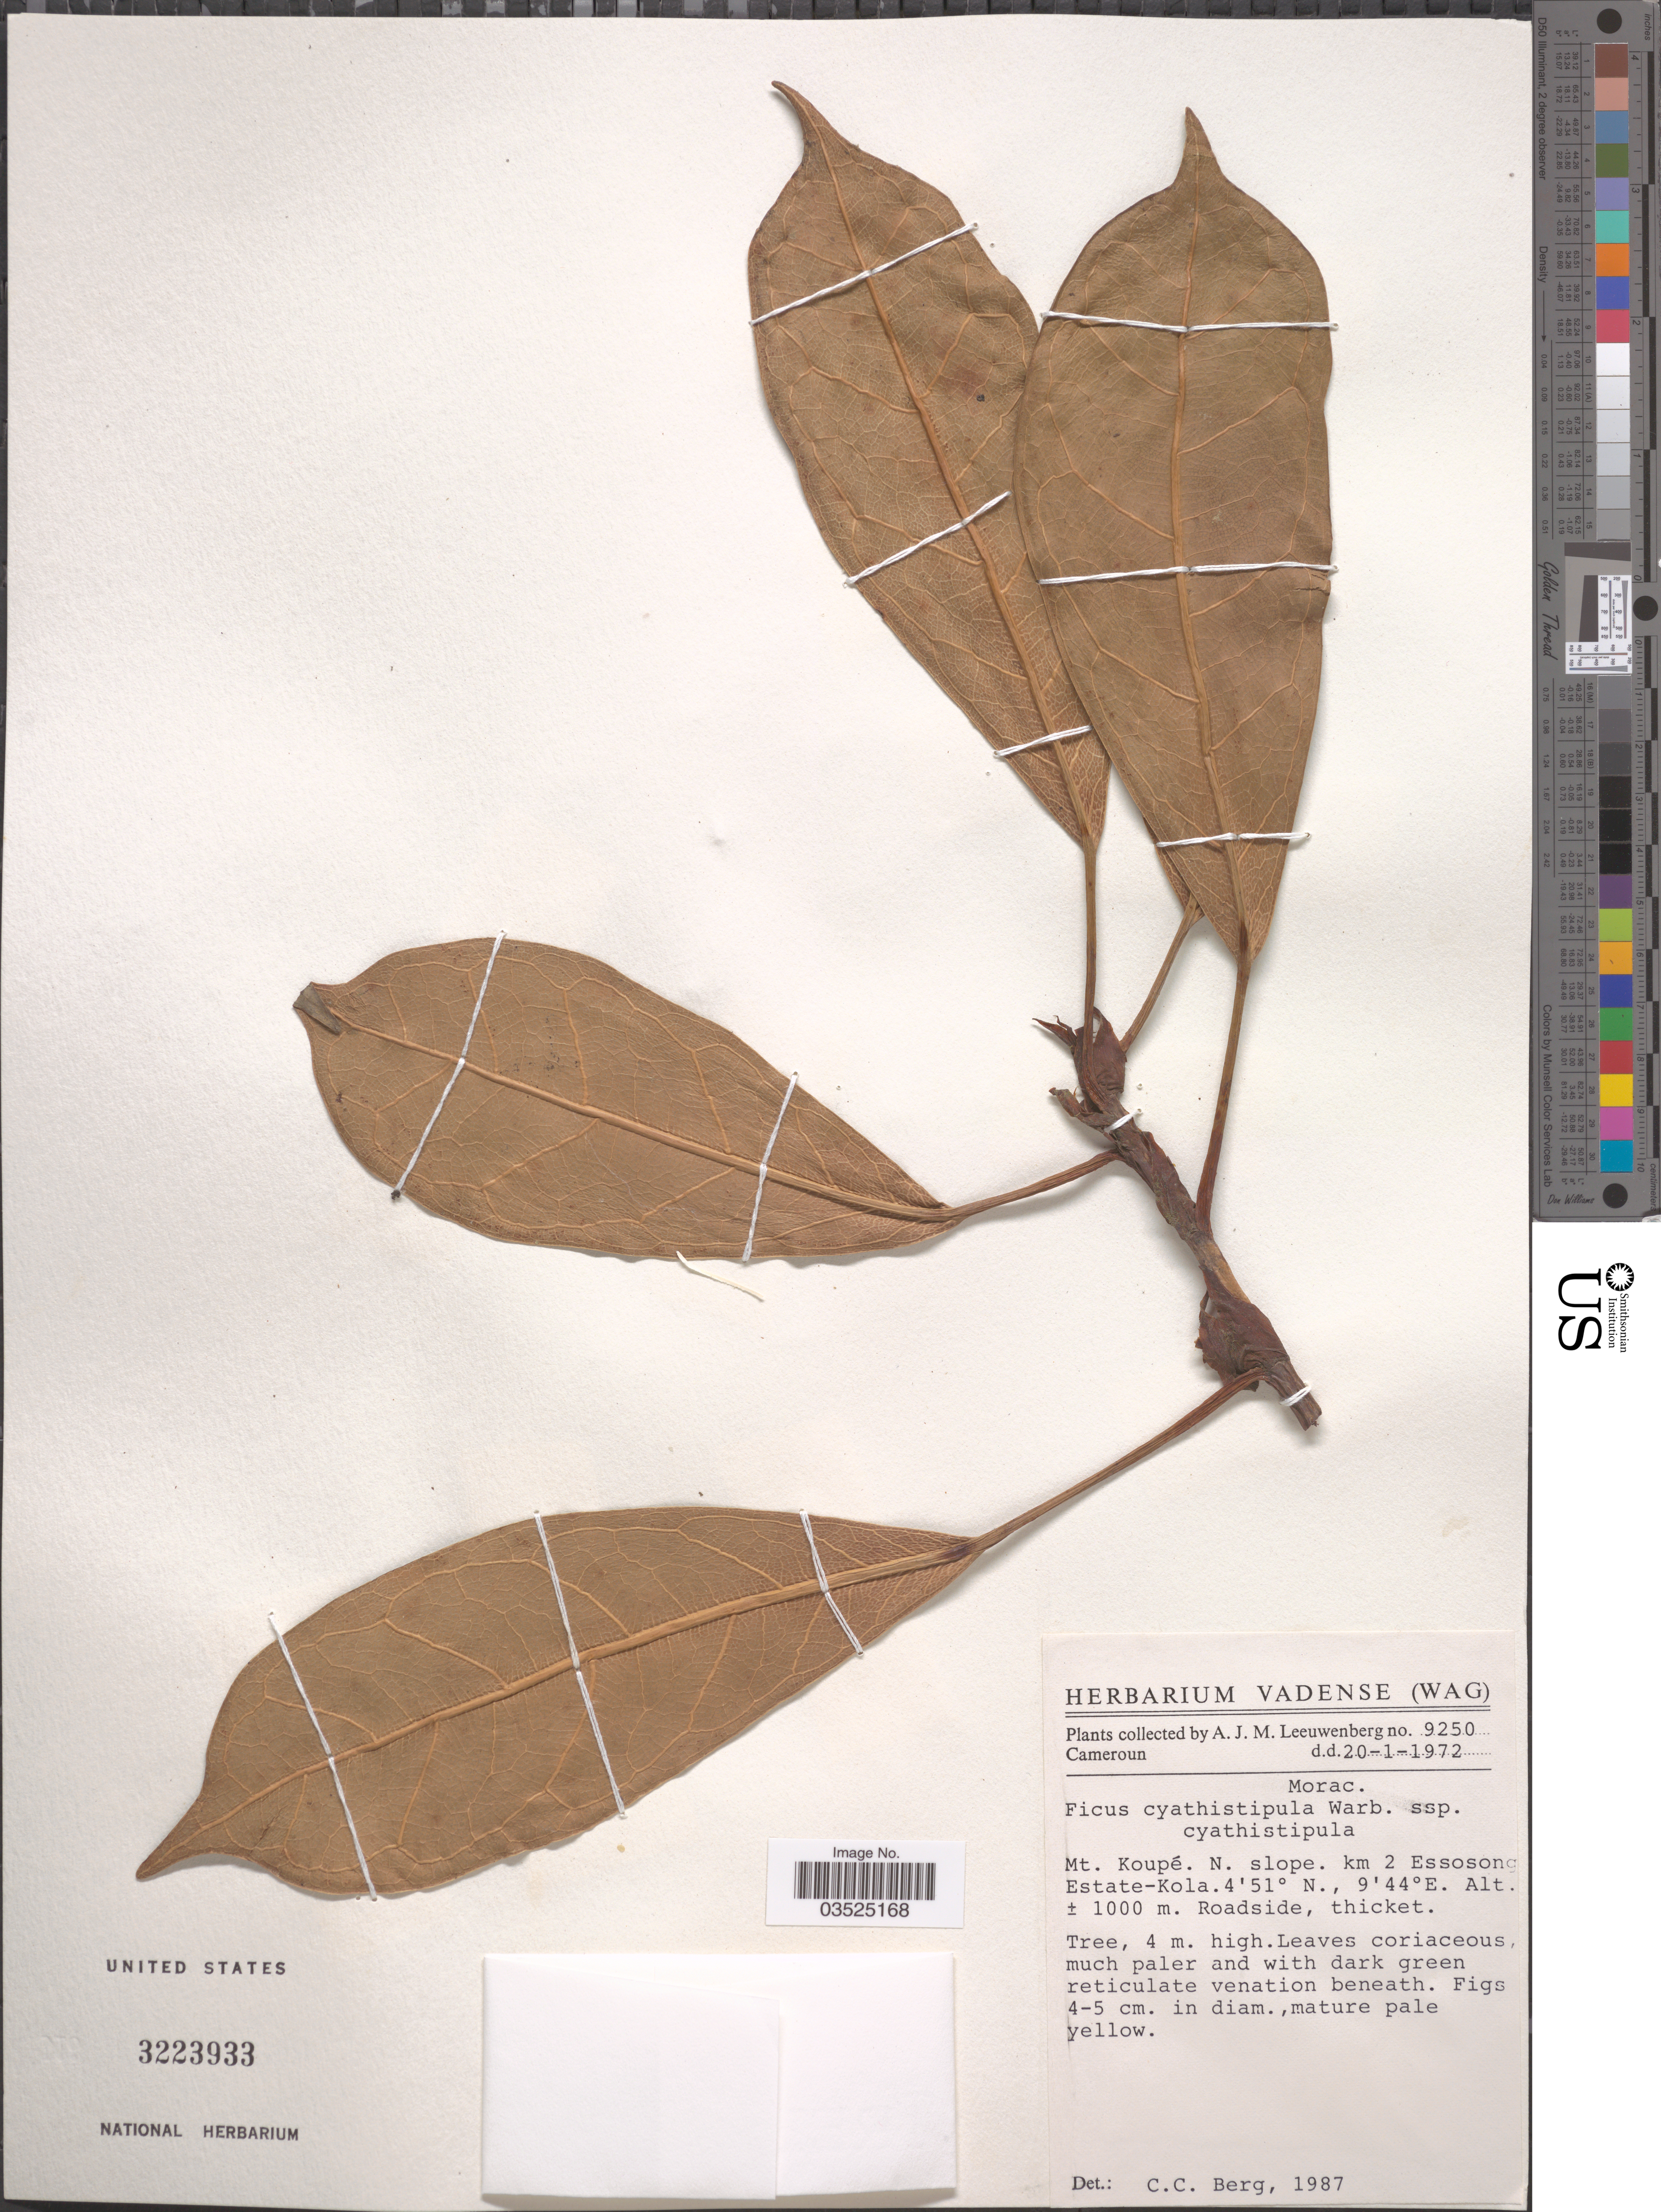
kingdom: Plantae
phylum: Tracheophyta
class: Magnoliopsida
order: Rosales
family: Moraceae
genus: Ficus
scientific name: Ficus cyathistipula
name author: Warb.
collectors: A. J. M. Leeuwenberg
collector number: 9250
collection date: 1972-01-20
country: Cameroon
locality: Mt. Koupé. N. slope. km 2 Essosong Estate-Kola.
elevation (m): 1000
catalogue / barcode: US 3223933